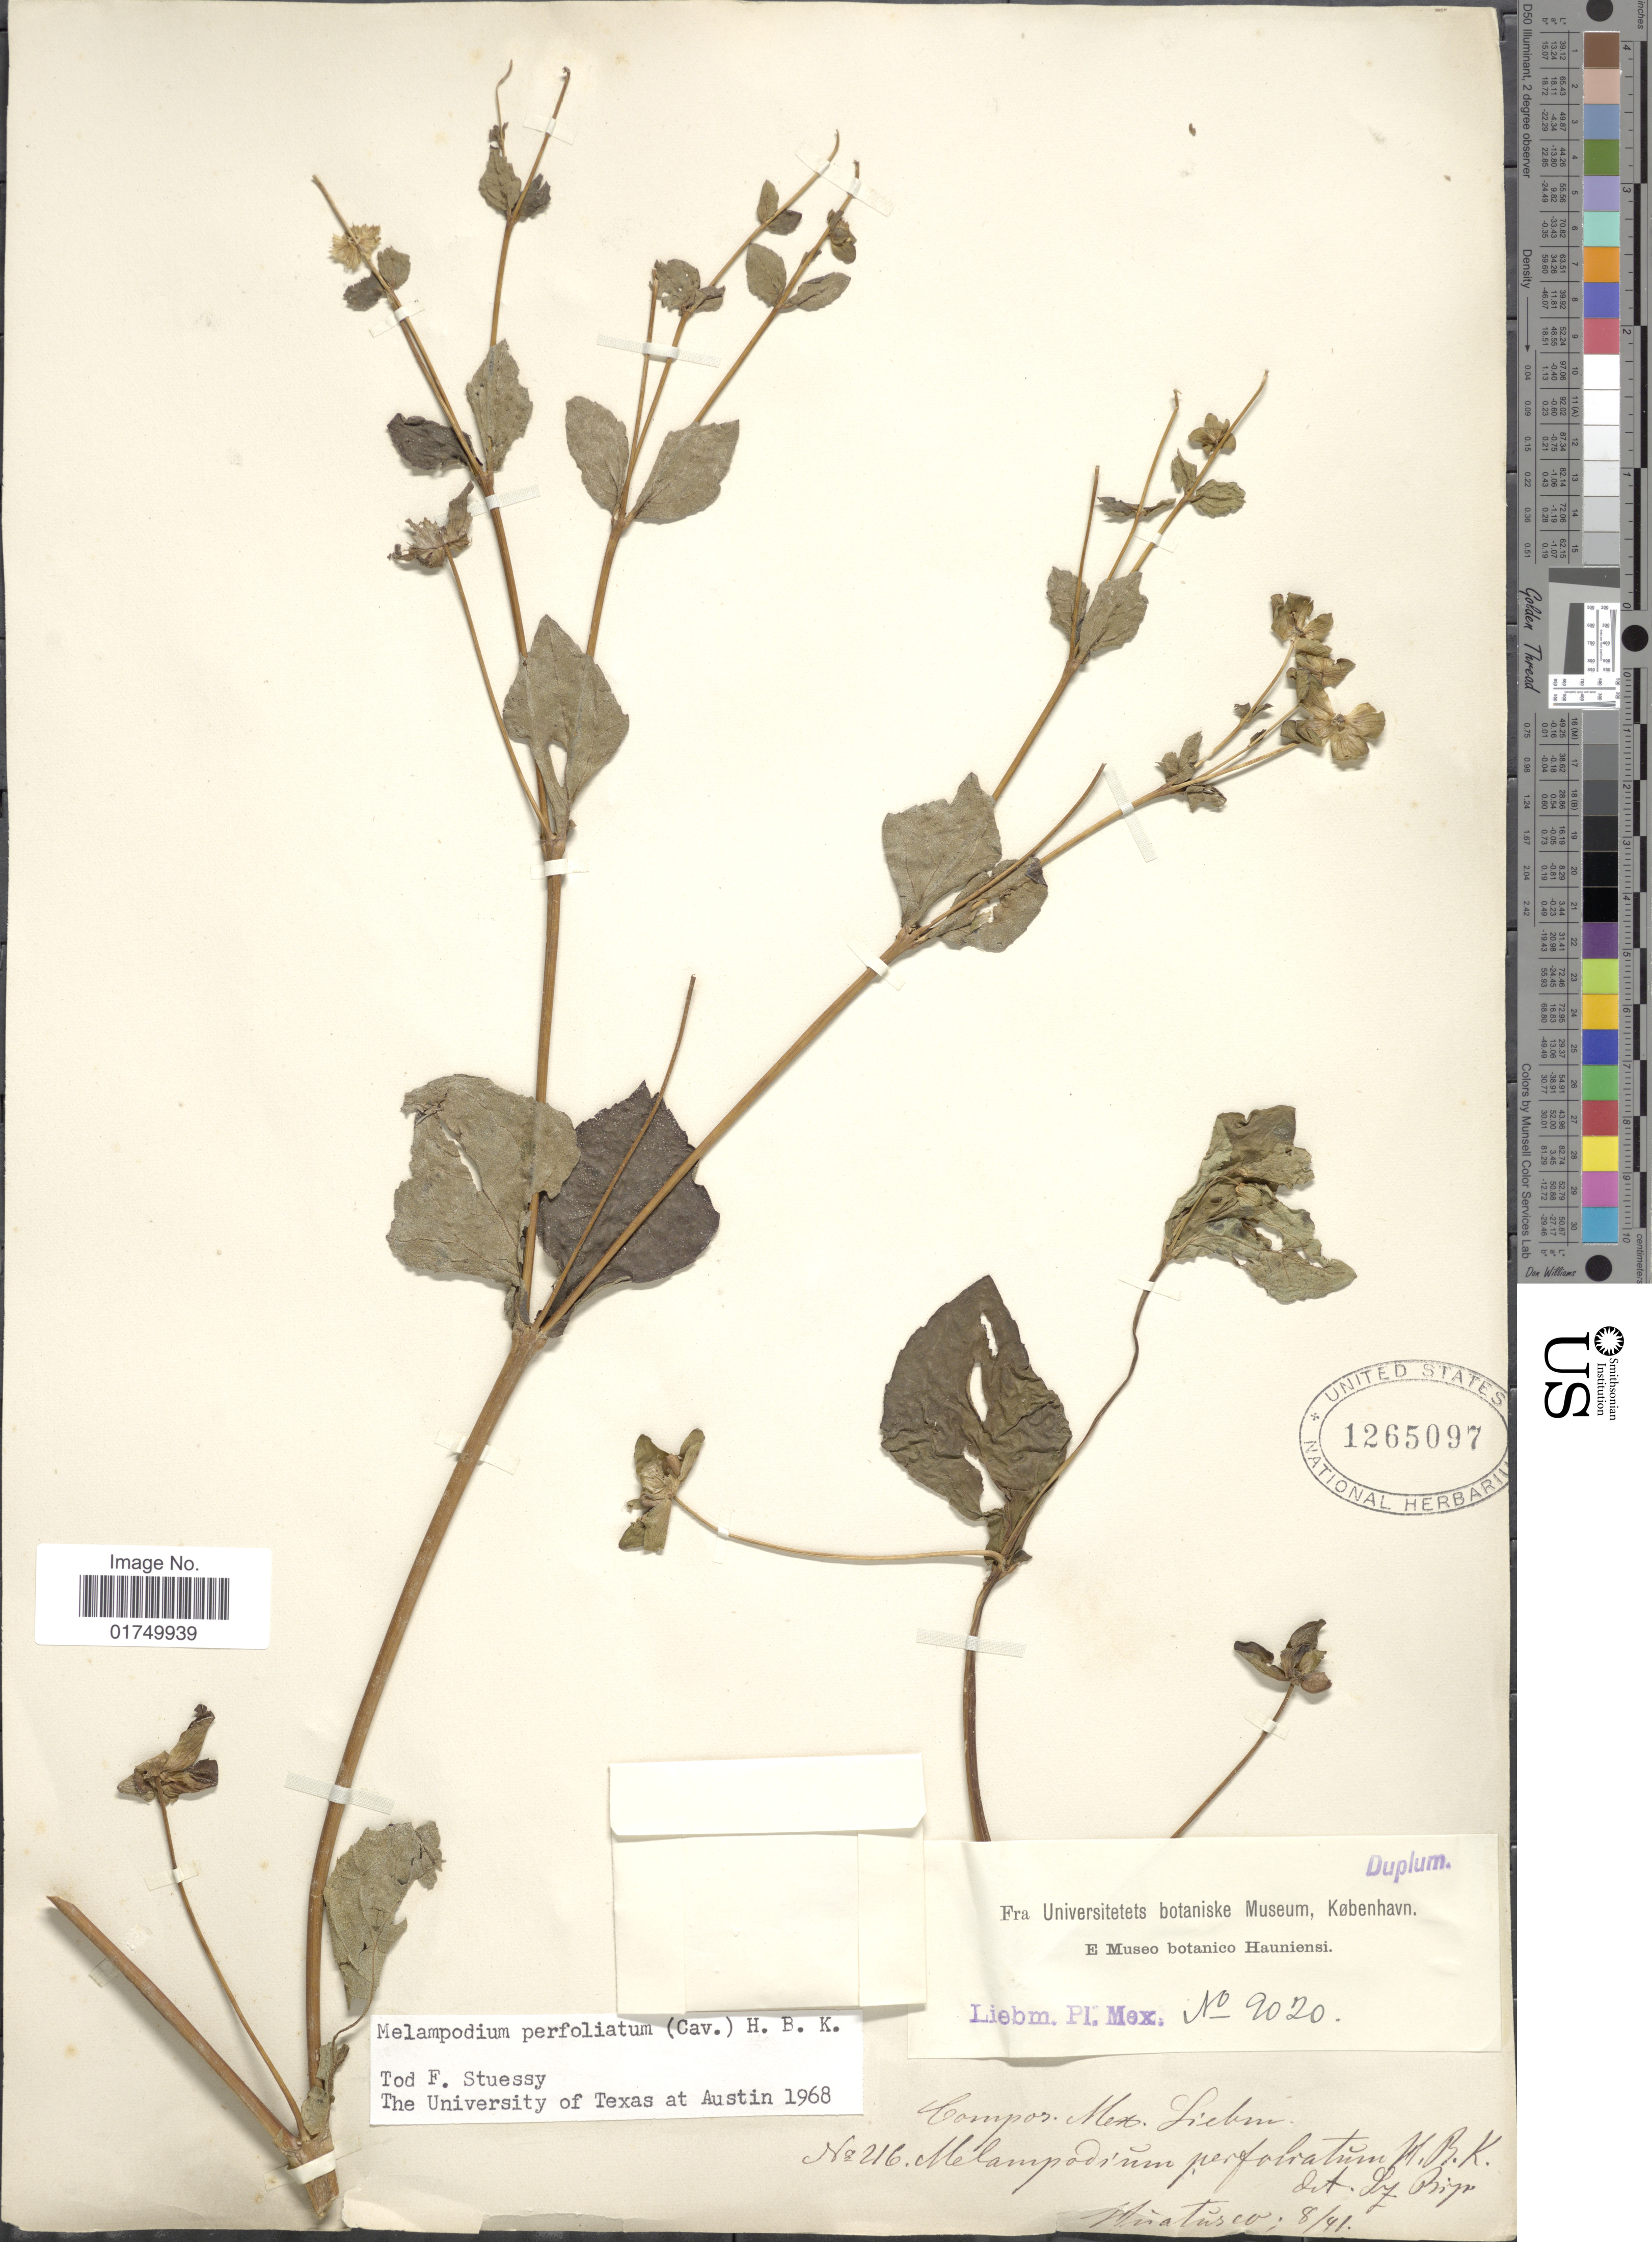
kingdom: Plantae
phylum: Tracheophyta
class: Magnoliopsida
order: Asterales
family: Asteraceae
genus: Melampodium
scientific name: Melampodium perfoliatum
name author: (Cav.) Kunth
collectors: Liebmann, --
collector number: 216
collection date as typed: Transcribed d/m/y: /8/41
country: Mexico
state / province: Veracruz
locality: Huatusco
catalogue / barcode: US 1265097